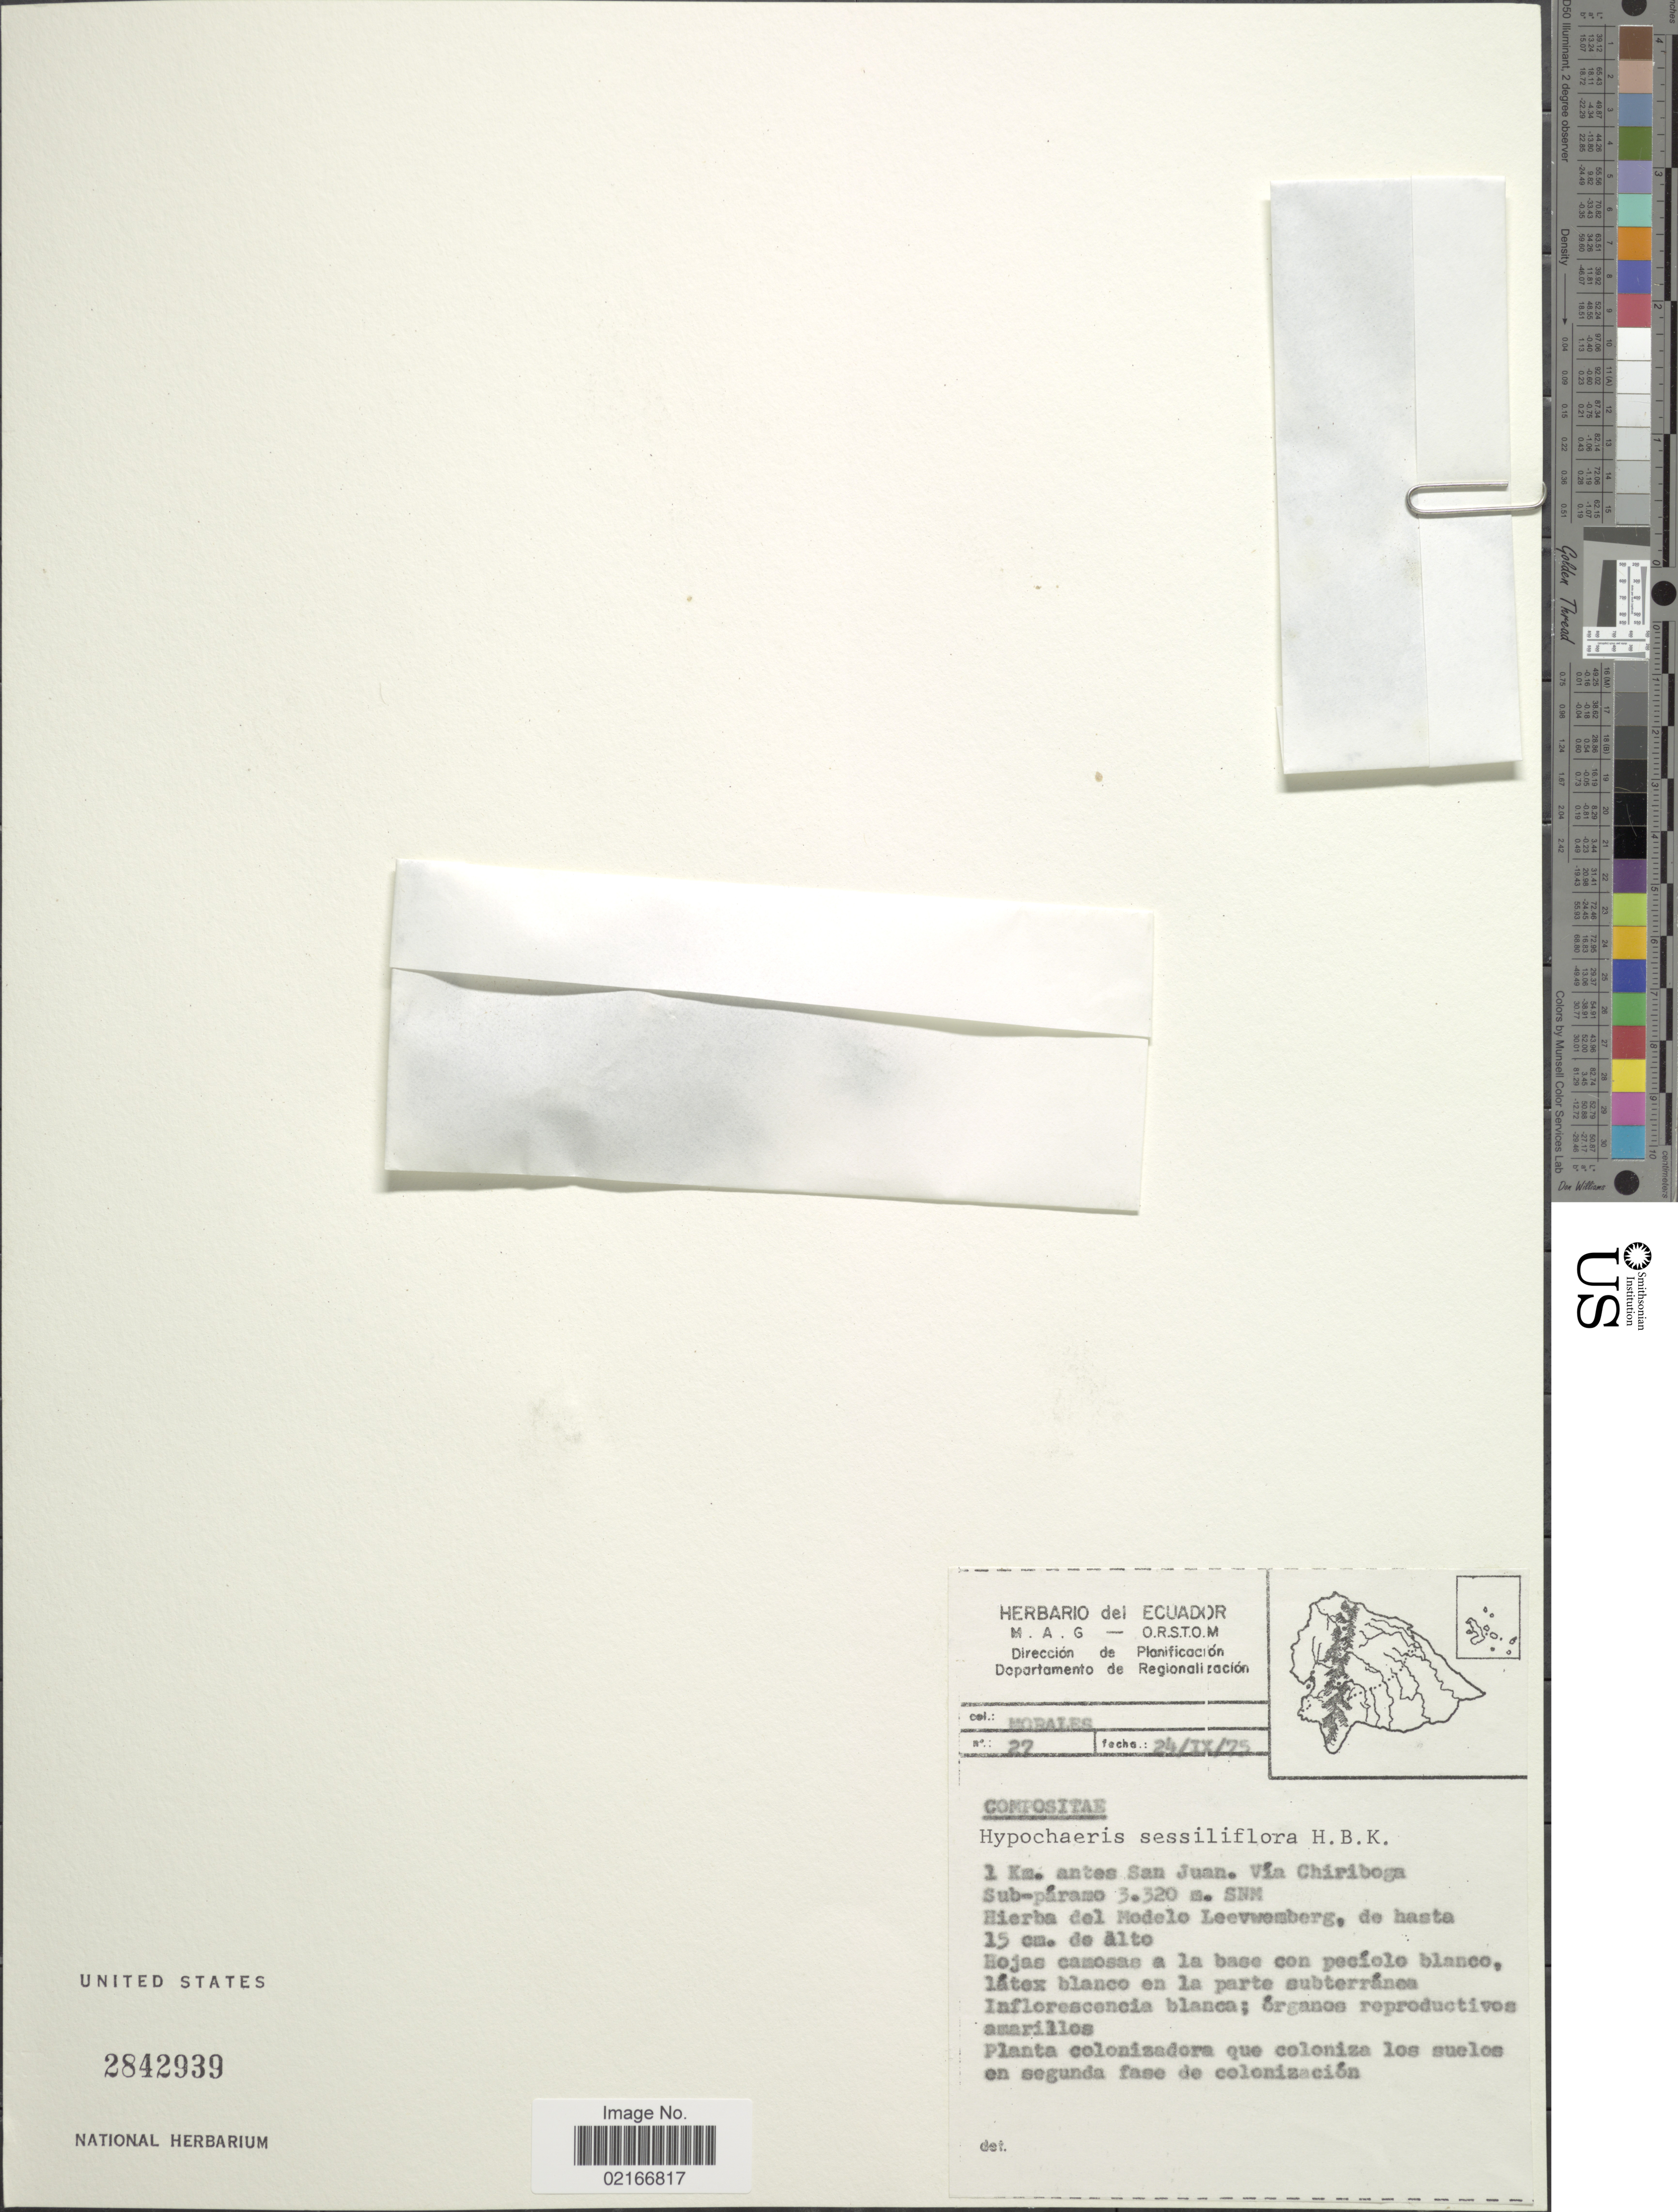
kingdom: Plantae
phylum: Tracheophyta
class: Magnoliopsida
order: Asterales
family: Asteraceae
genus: Hypochaeris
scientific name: Hypochaeris sessiflora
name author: Kunth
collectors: Morales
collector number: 27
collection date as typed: Transcribed d/m/y: 24/9/25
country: Ecuador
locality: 1 Km. antes San Juan. Vía Chiriboga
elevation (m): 3320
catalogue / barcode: US 2842939